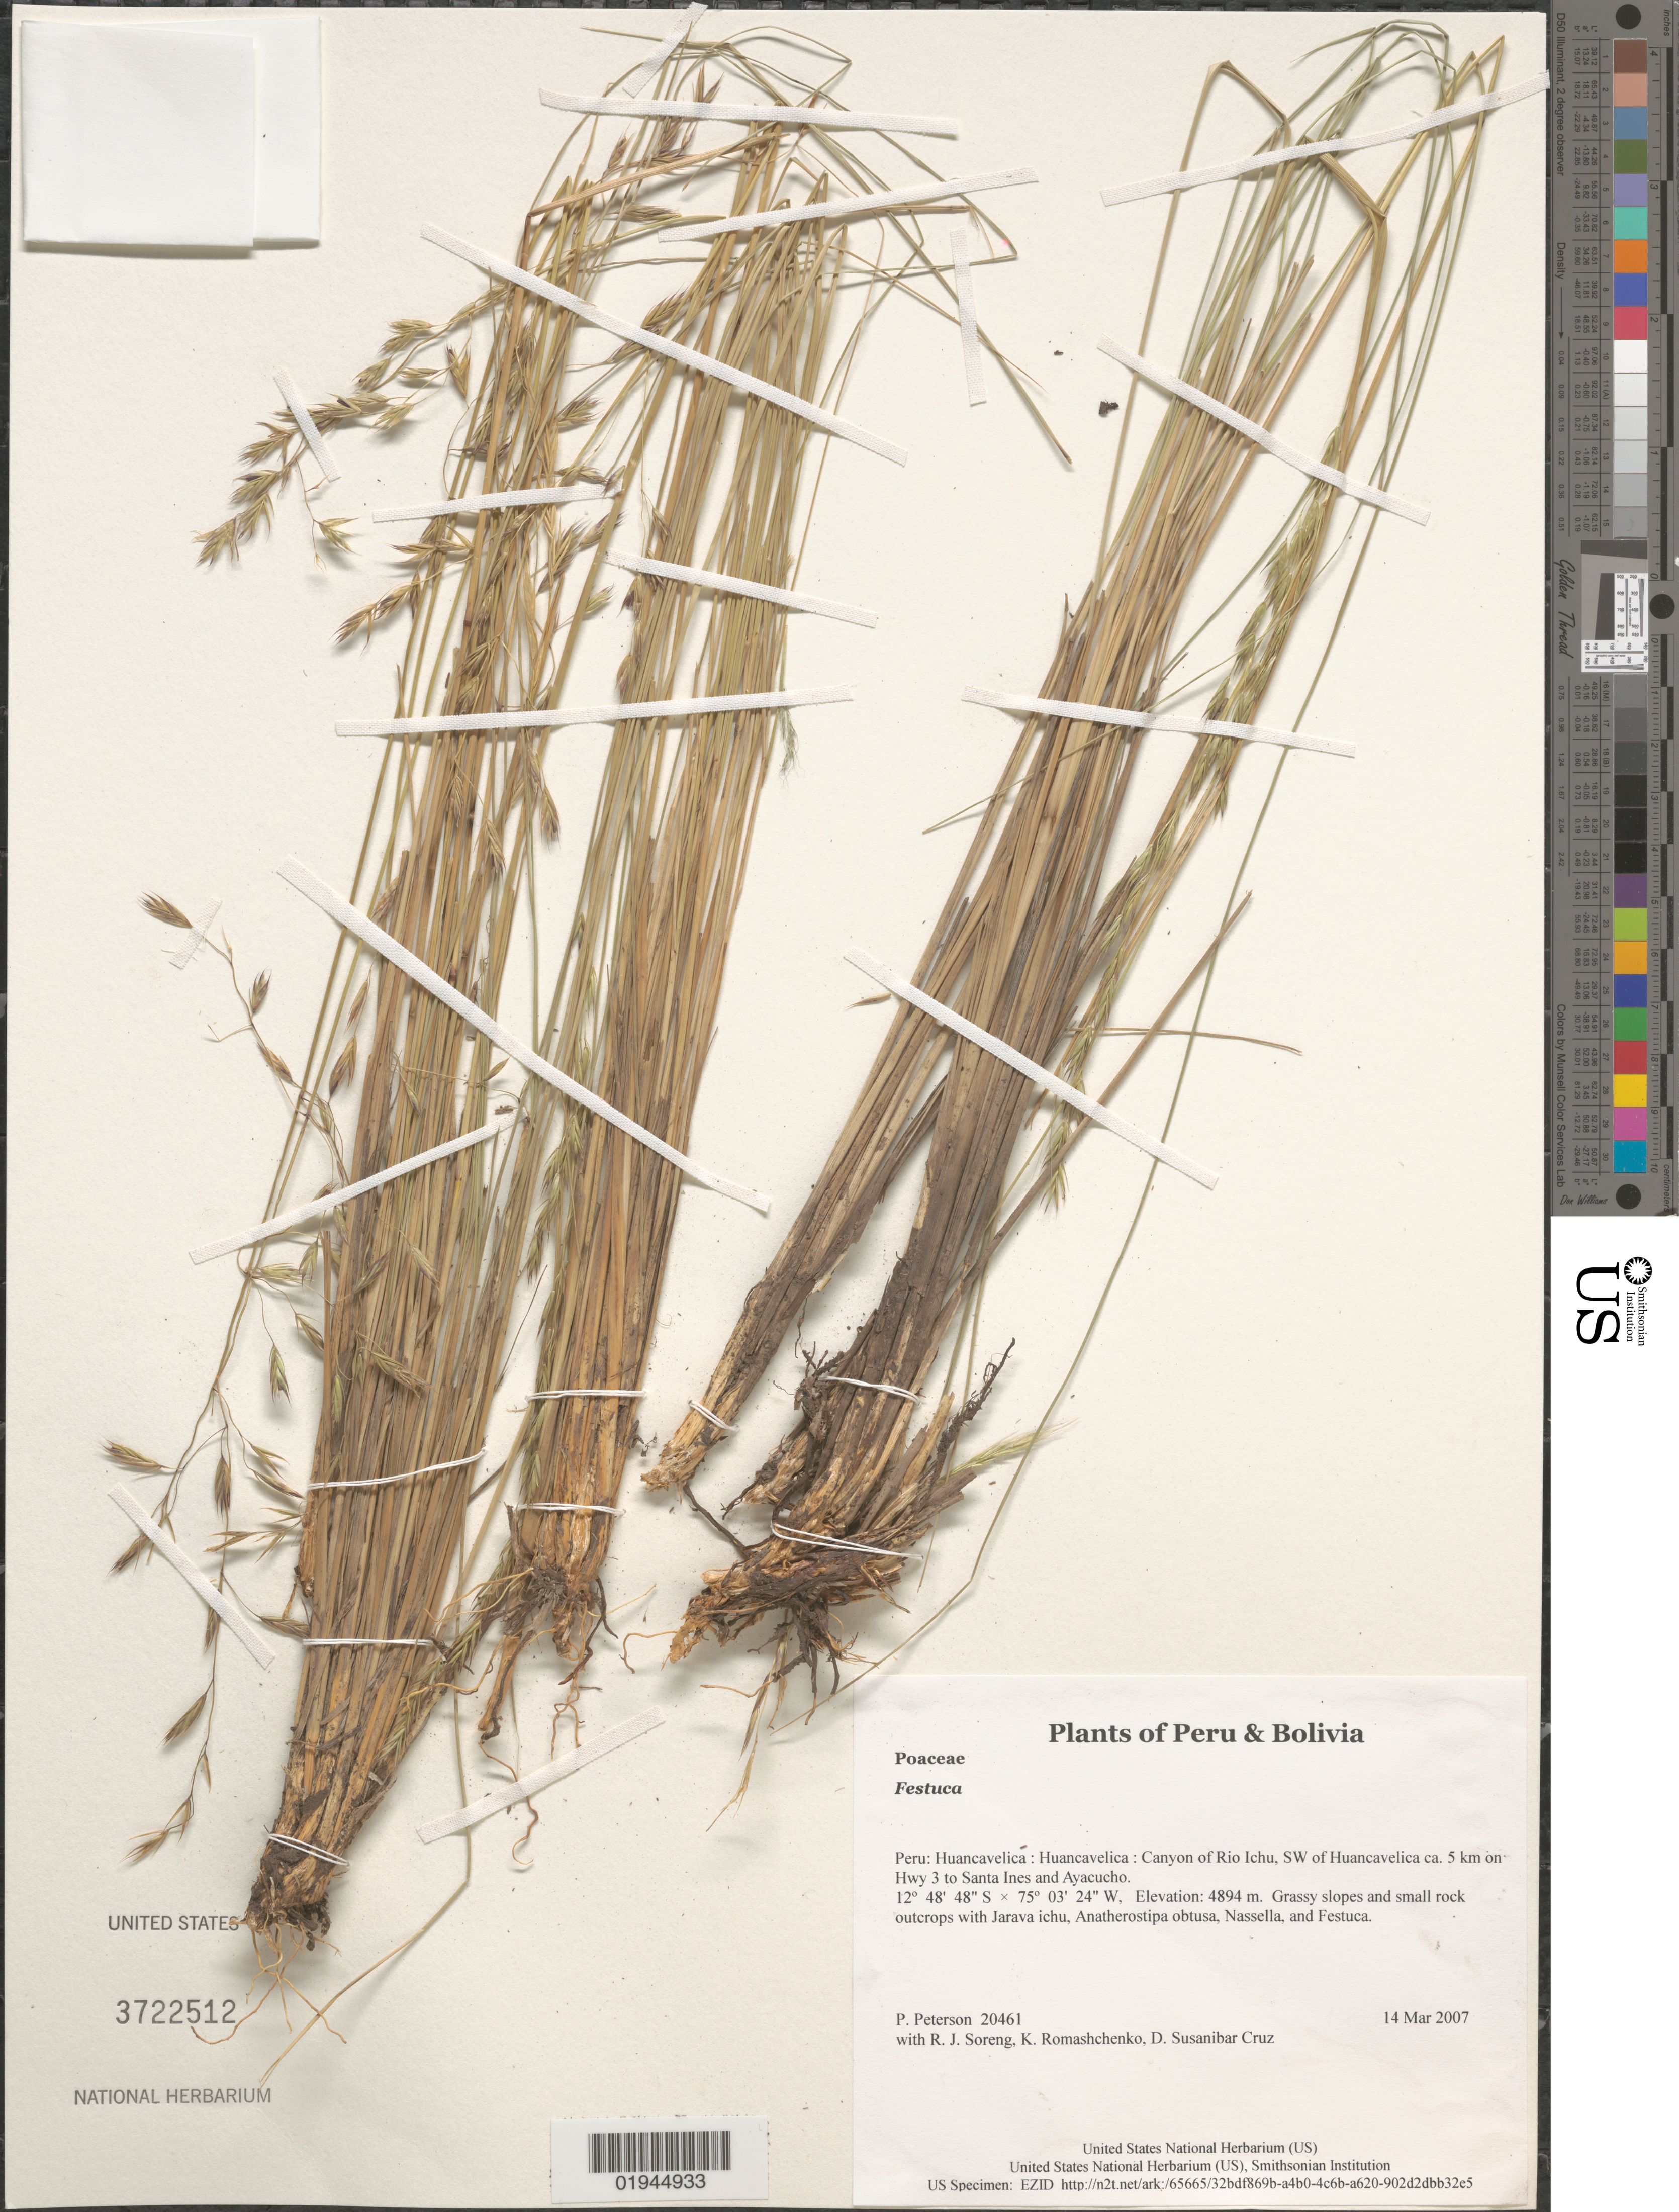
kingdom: Plantae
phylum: Tracheophyta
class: Liliopsida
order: Poales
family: Poaceae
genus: Festuca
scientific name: Festuca sp.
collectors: P. M. Peterson, R. J. Soreng, K. Romashchenko & D. Susanibar Cruz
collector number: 20461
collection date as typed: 14 Mar 2007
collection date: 2007-03-14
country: Peru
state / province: Huancavelica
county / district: Huancavelica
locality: Canyon of Rio Ichu, SW of Huancavelica ca. 5 km on Hwy 3 to Santa Ines and Ayacucho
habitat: Grassy slopes and small rock outcrops with Jarava ichu, Anatherostipa obtusa, Nassella, and Festuca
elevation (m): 4894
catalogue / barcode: US 3722512